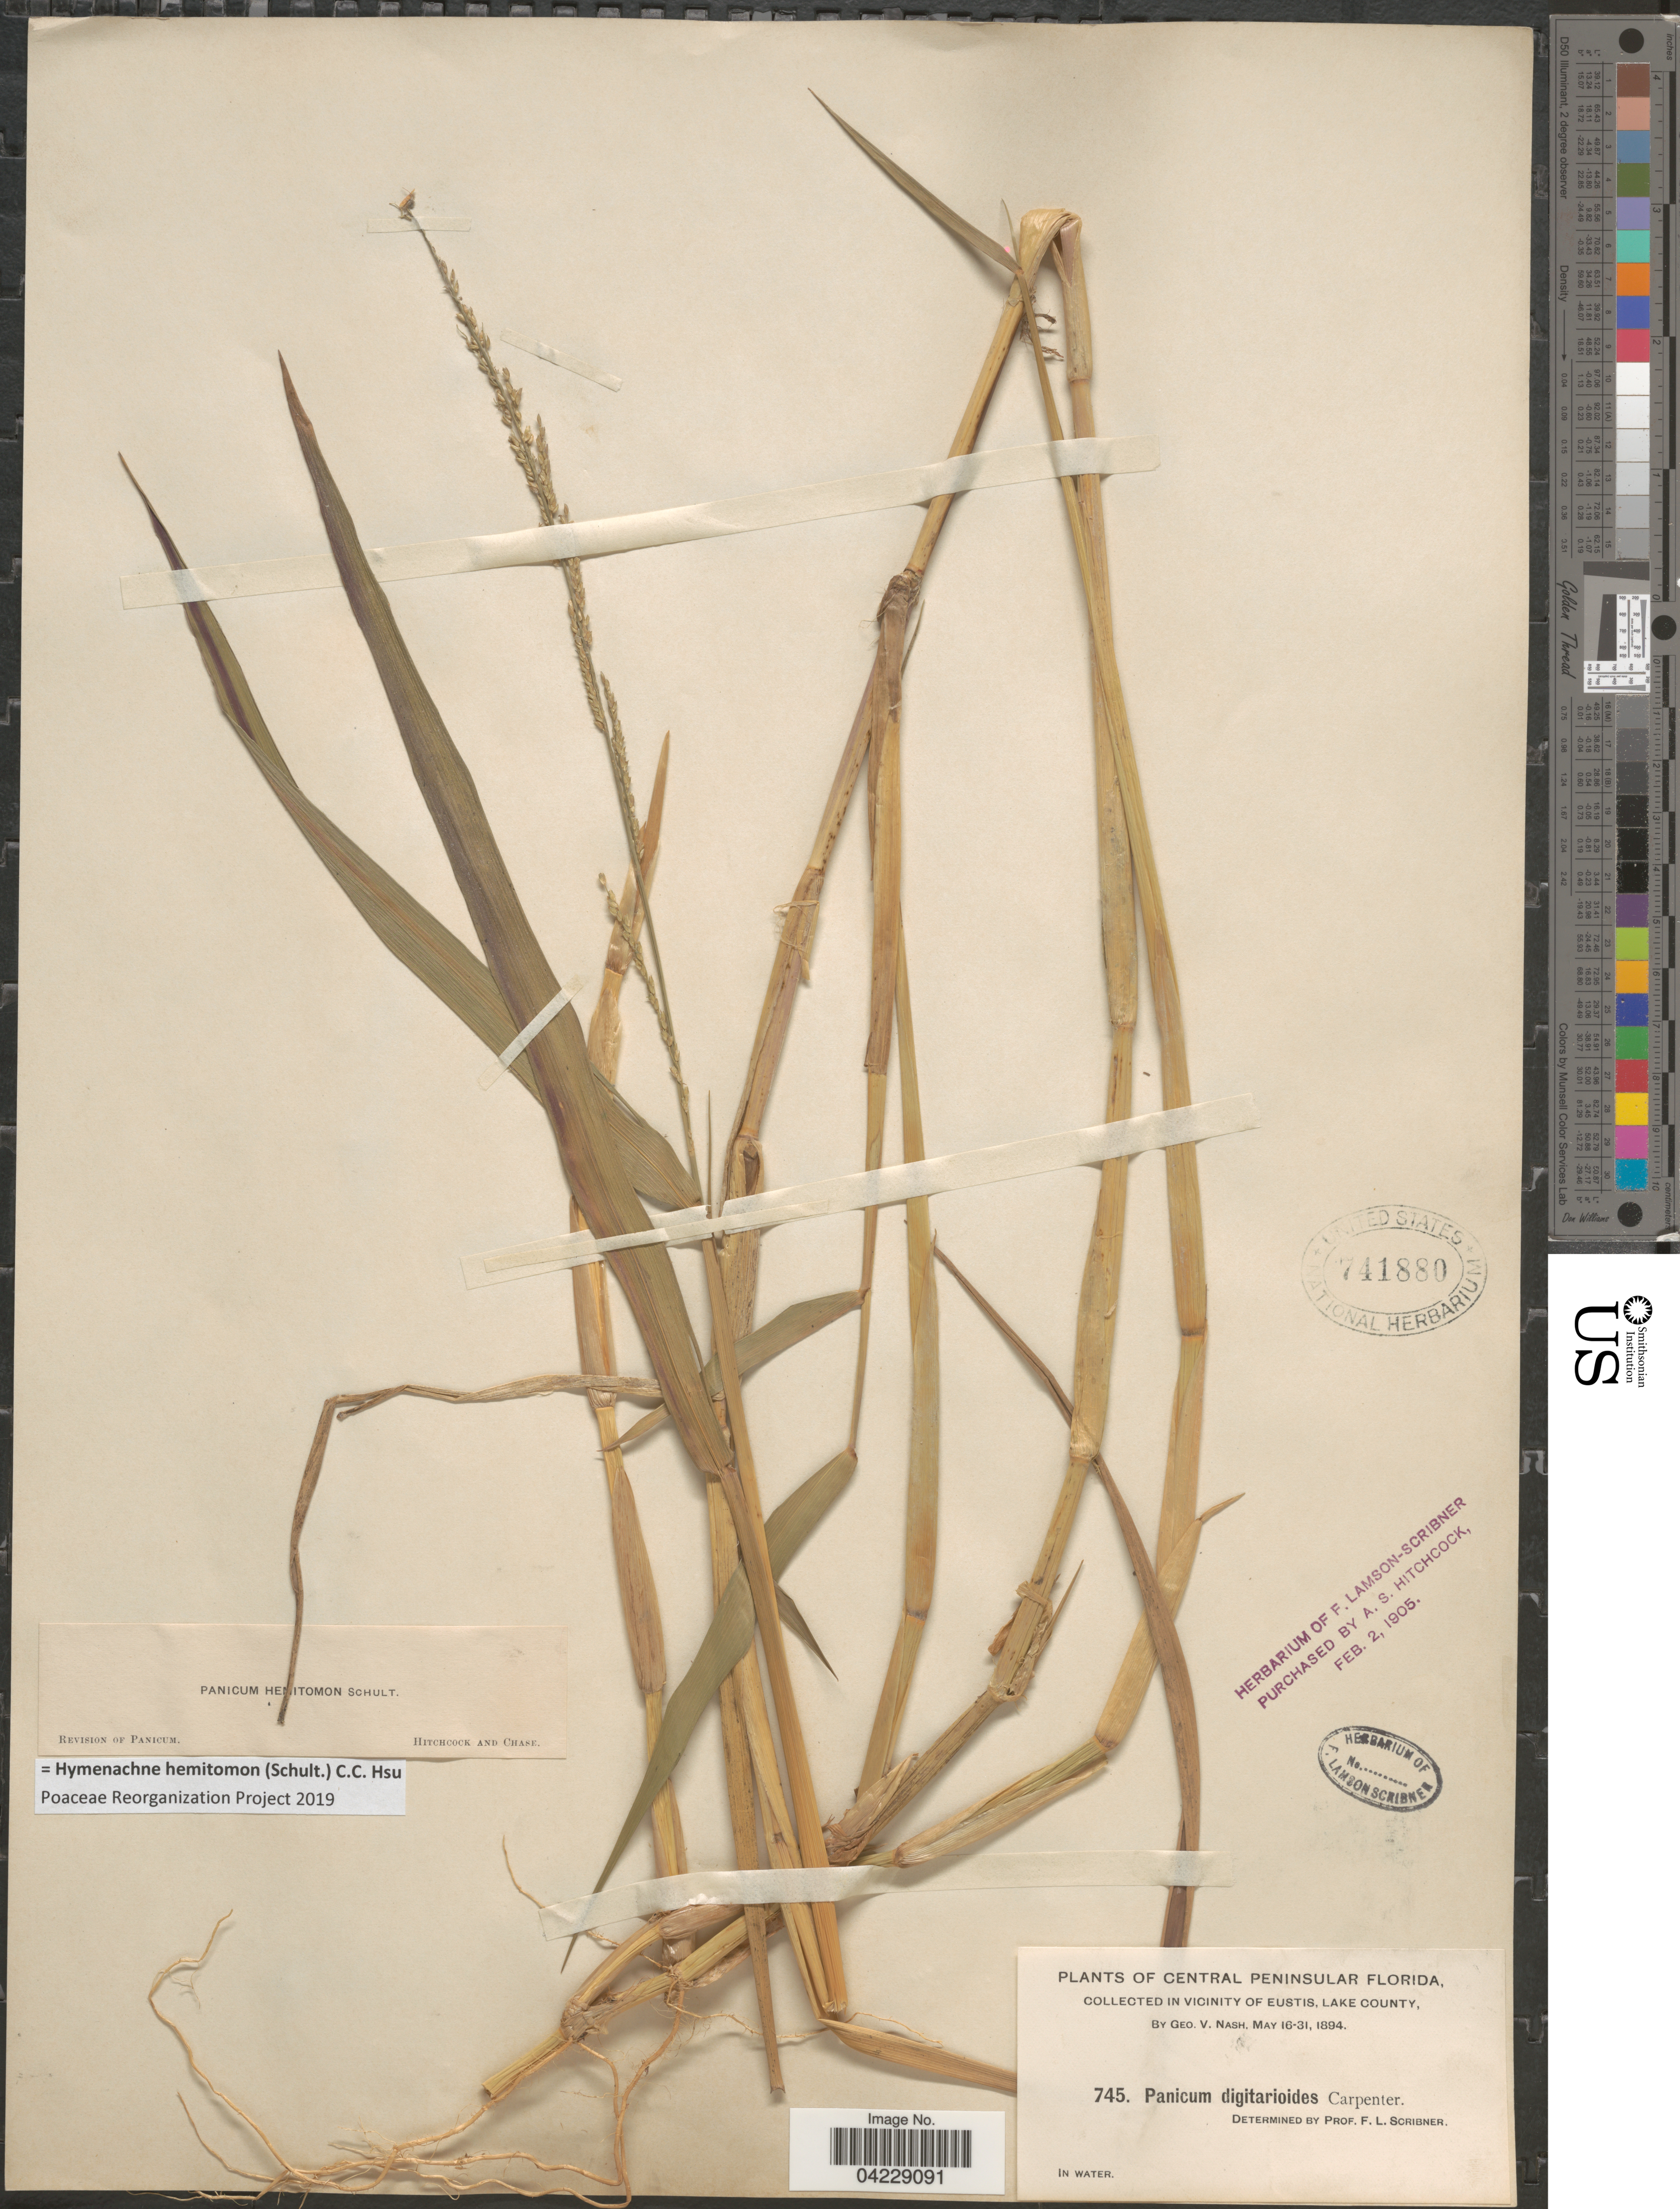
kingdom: Plantae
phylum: Tracheophyta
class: Liliopsida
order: Poales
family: Poaceae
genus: Hymenachne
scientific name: Hymenachne hemitomon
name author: (Schult.) C. C. Hsu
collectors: G. V. Nash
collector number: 745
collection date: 1894-05-16/1894-05-31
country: United States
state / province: Florida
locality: Central Peninsular Florida. In Vicinity of Eustis, Lake County.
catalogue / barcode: US 741880